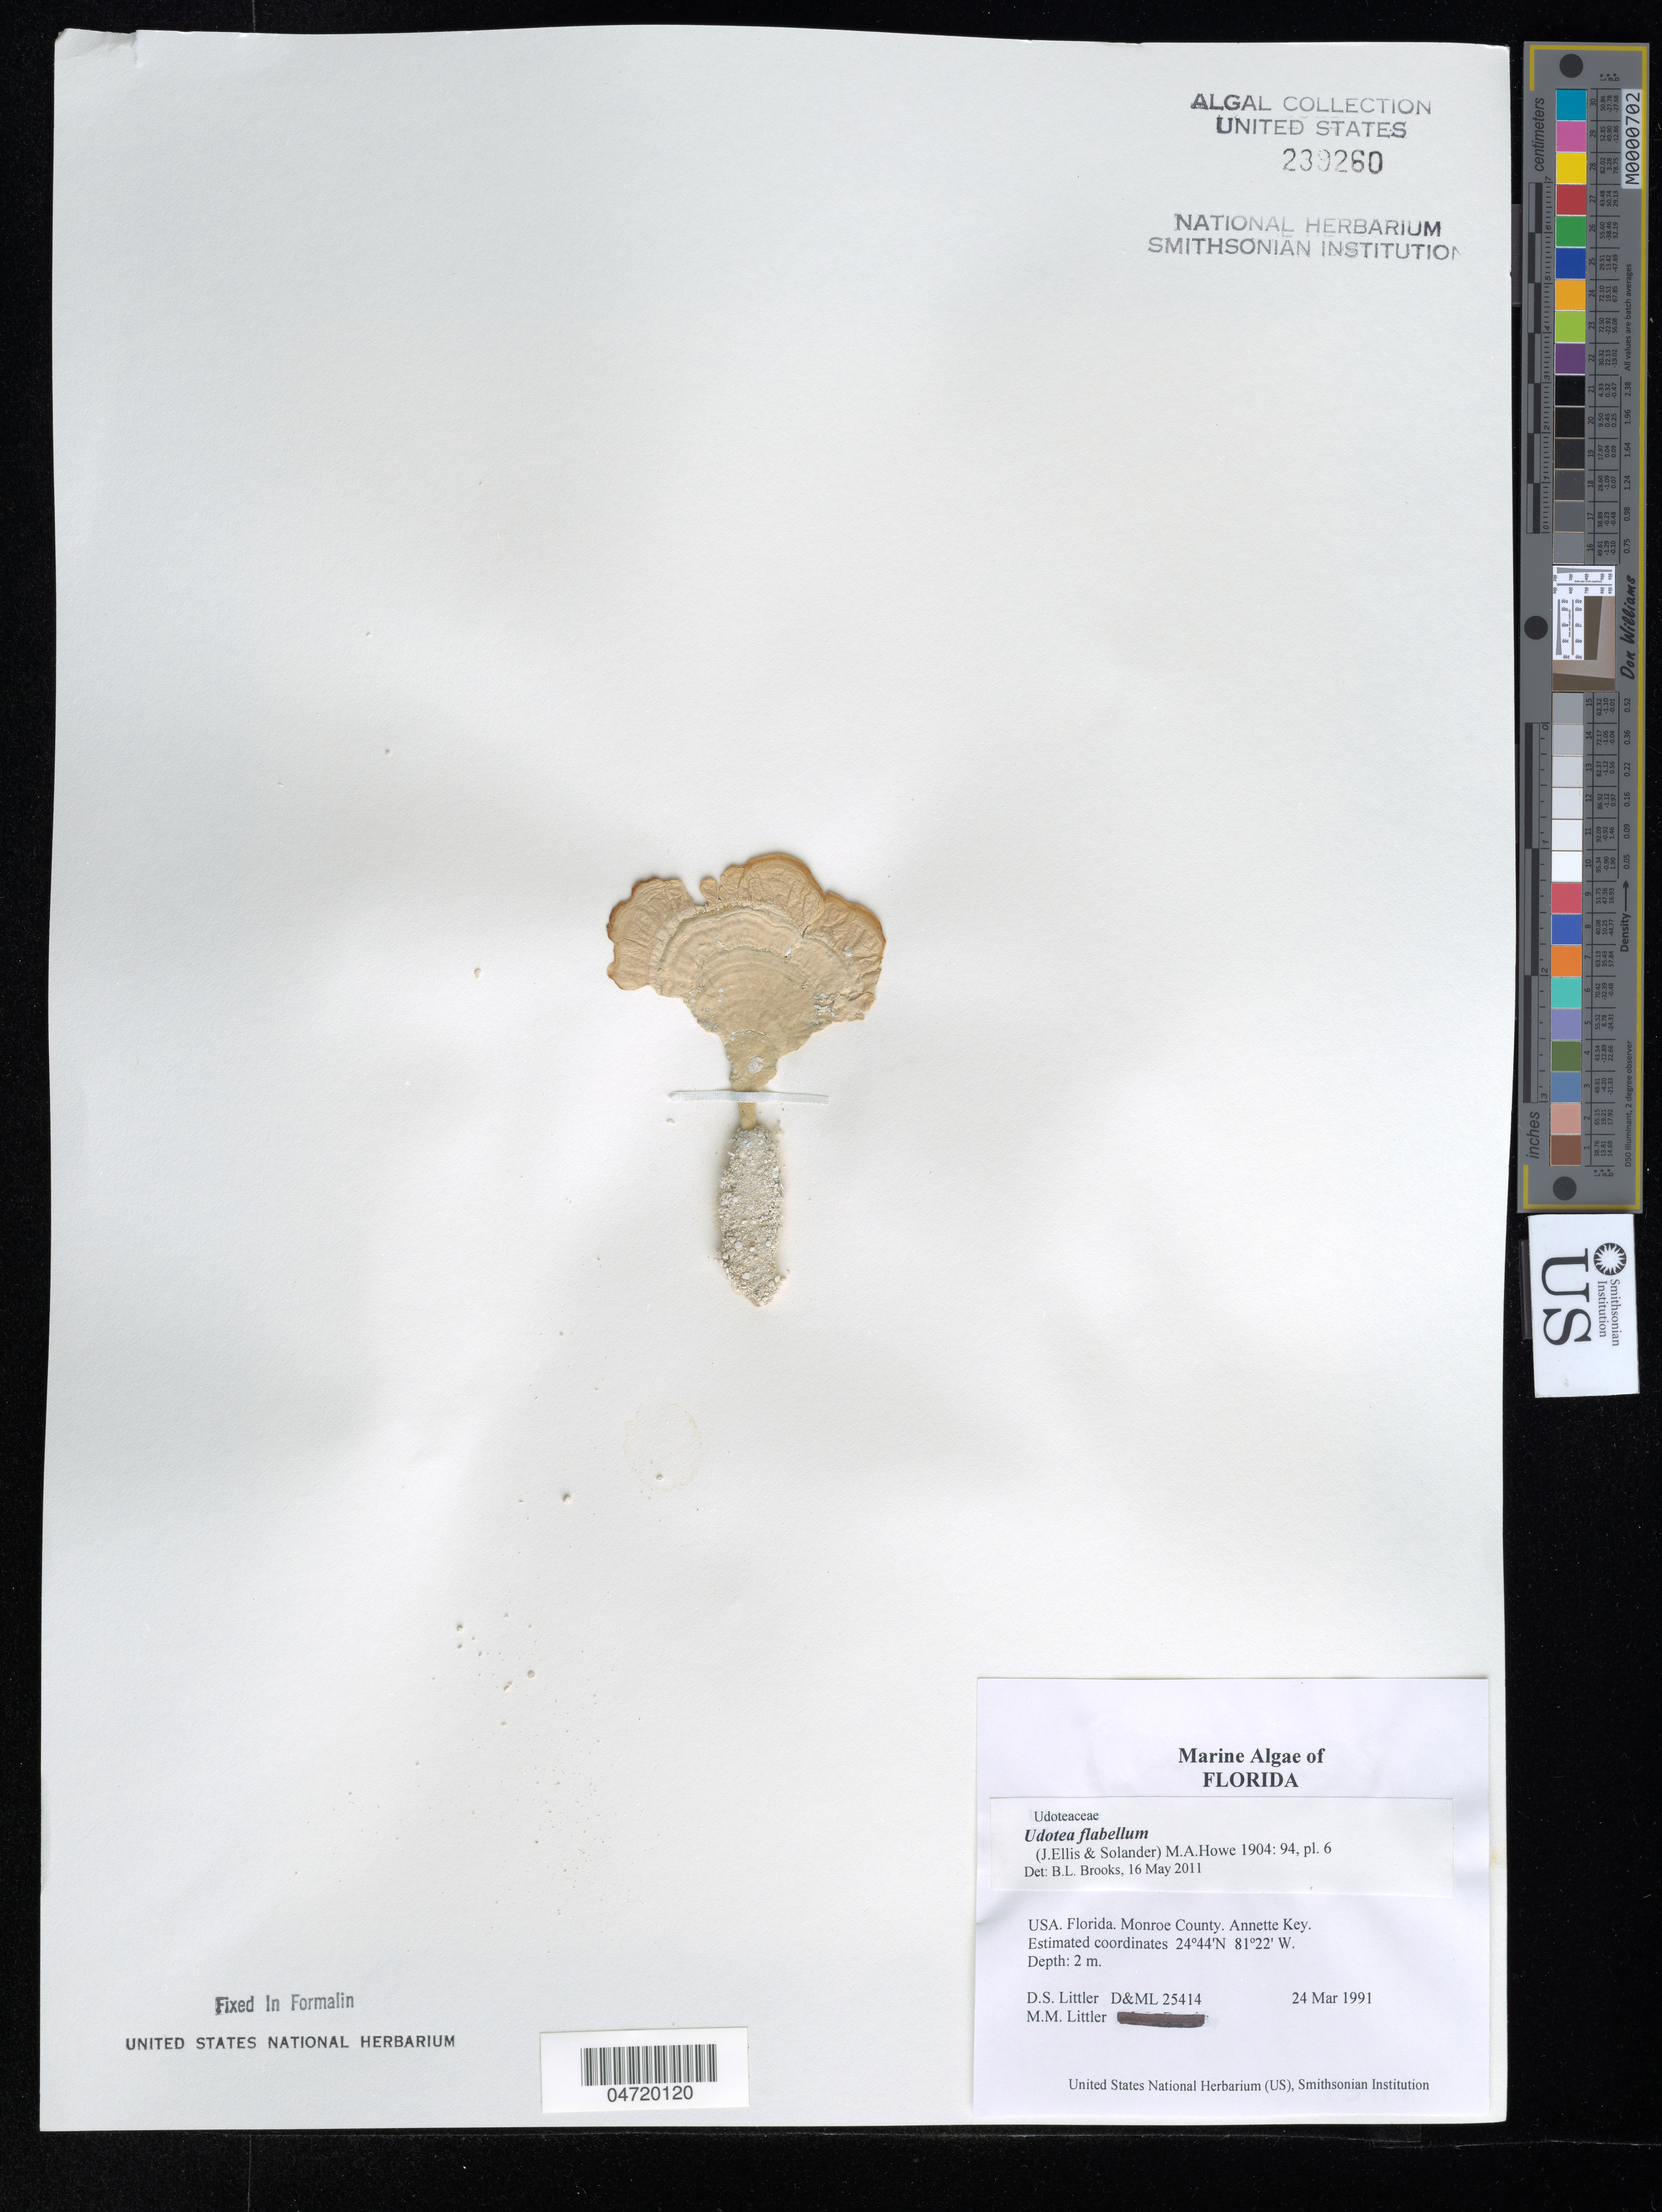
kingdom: Plantae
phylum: Chlorophyta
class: Ulvophyceae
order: Bryopsidales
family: Udoteaceae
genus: Udotea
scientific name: Udotea flabellum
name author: (J. Ellis & Sol.) M. Howe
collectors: D. S. Littler & M. M. Littler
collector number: D&ML 25414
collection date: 1991-03-24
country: United States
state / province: Florida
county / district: Monroe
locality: Monroe County. Annette Key.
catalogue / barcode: US 239260